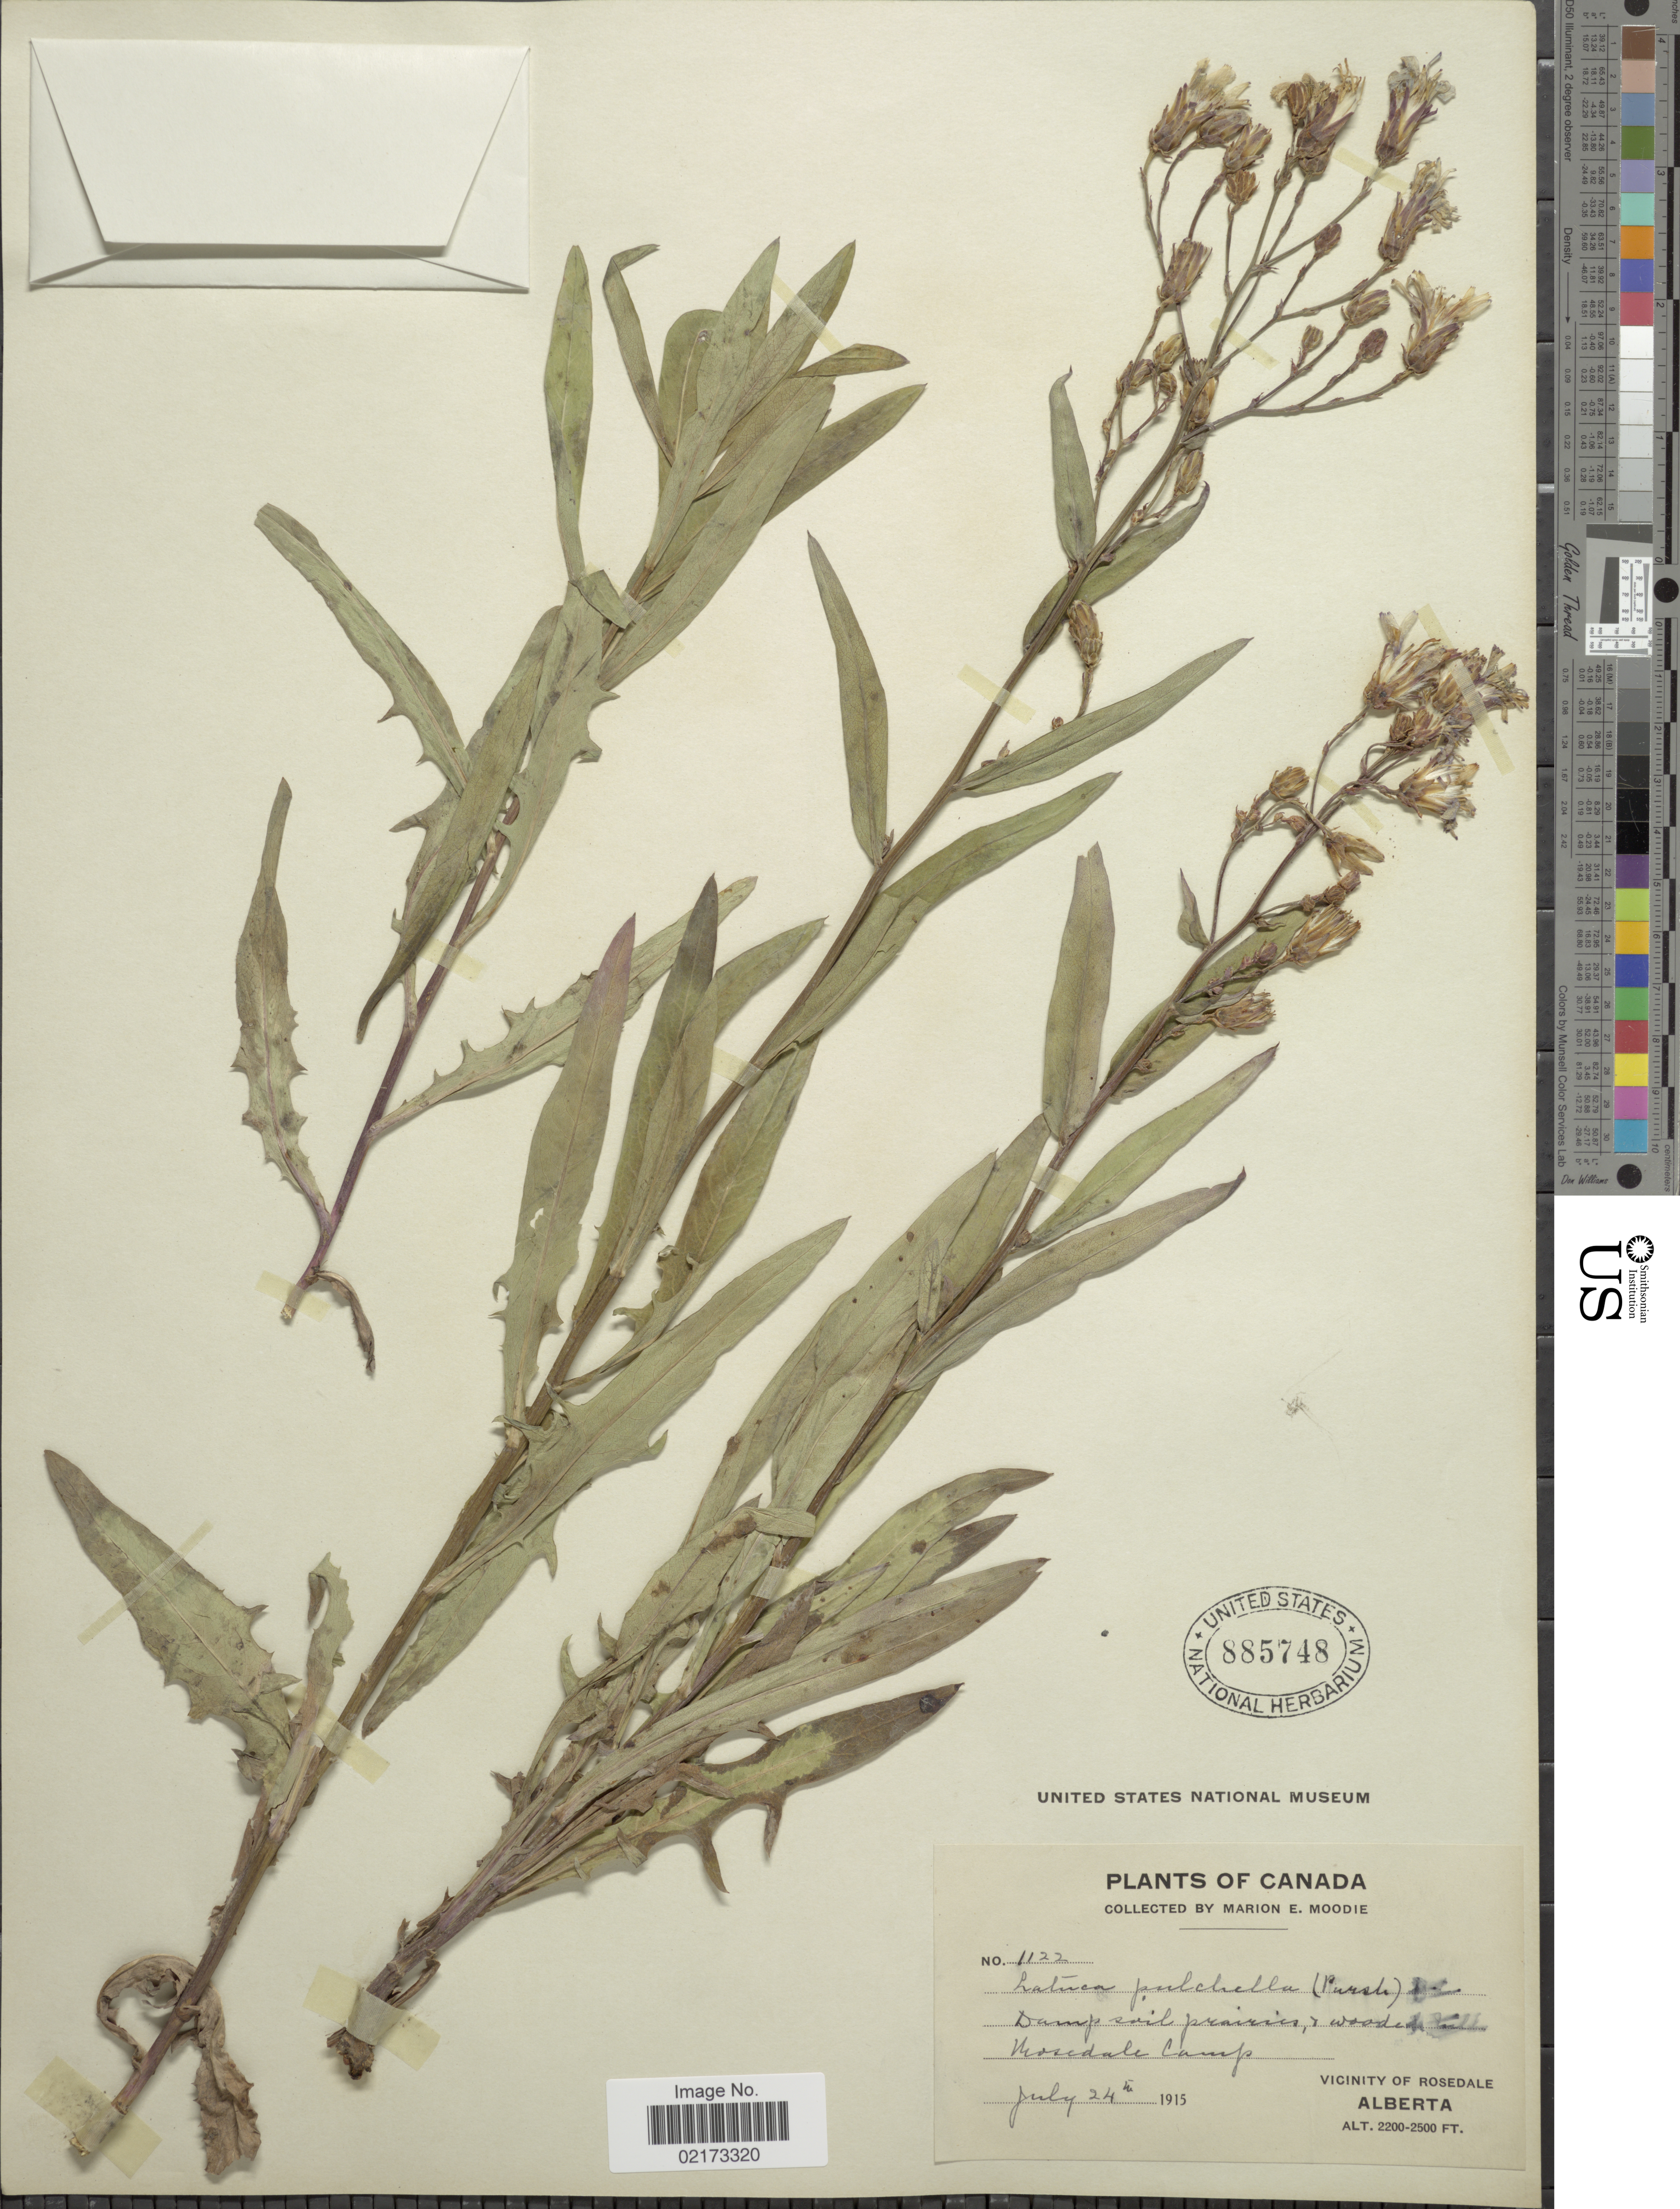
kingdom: Plantae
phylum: Tracheophyta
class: Magnoliopsida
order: Asterales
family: Asteraceae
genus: Lactuca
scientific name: Lactuca tatarica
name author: (L.) C.A. Mey.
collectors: M. E. Moodie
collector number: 1122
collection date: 1915-07-24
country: Canada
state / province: Alberta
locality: Rosedale Camp, Vicinity of Rosedale1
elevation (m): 671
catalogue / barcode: US 885748